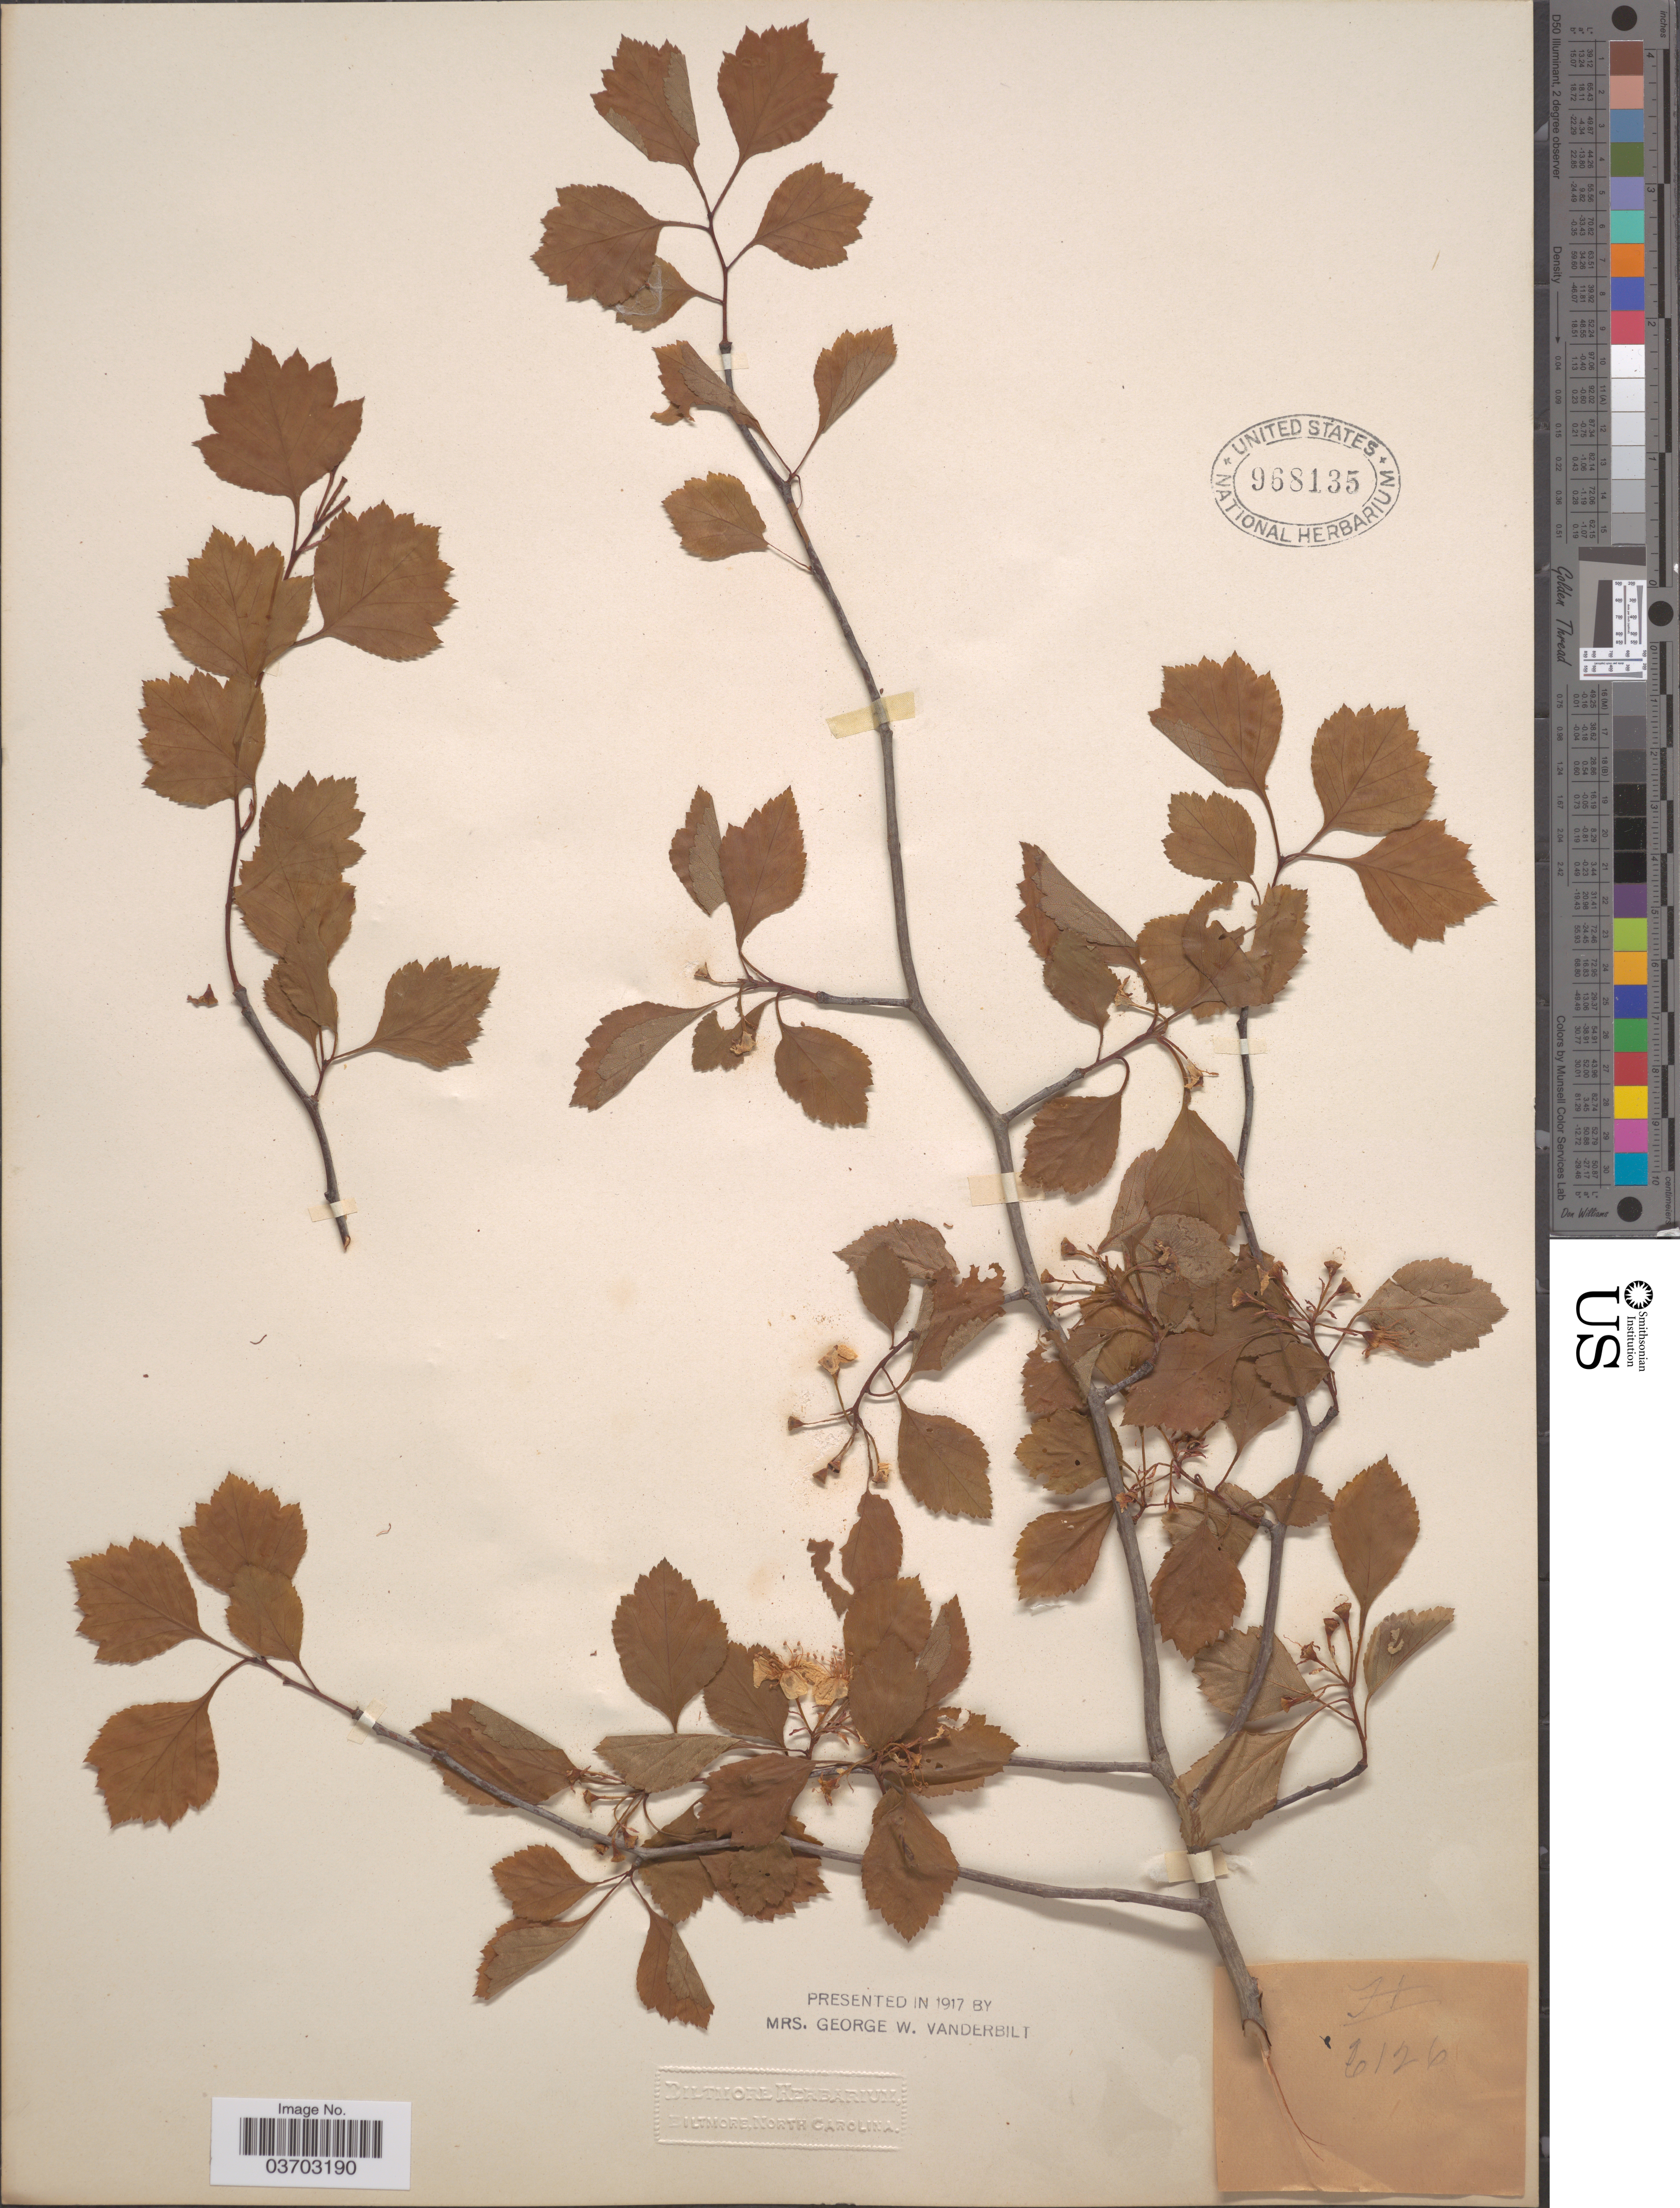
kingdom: Plantae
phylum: Tracheophyta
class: Magnoliopsida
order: Rosales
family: Rosaceae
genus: Crataegus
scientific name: Crataegus sp.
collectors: ex herb. Biltmore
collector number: H/6126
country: United States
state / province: North Carolina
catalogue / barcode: US 968135